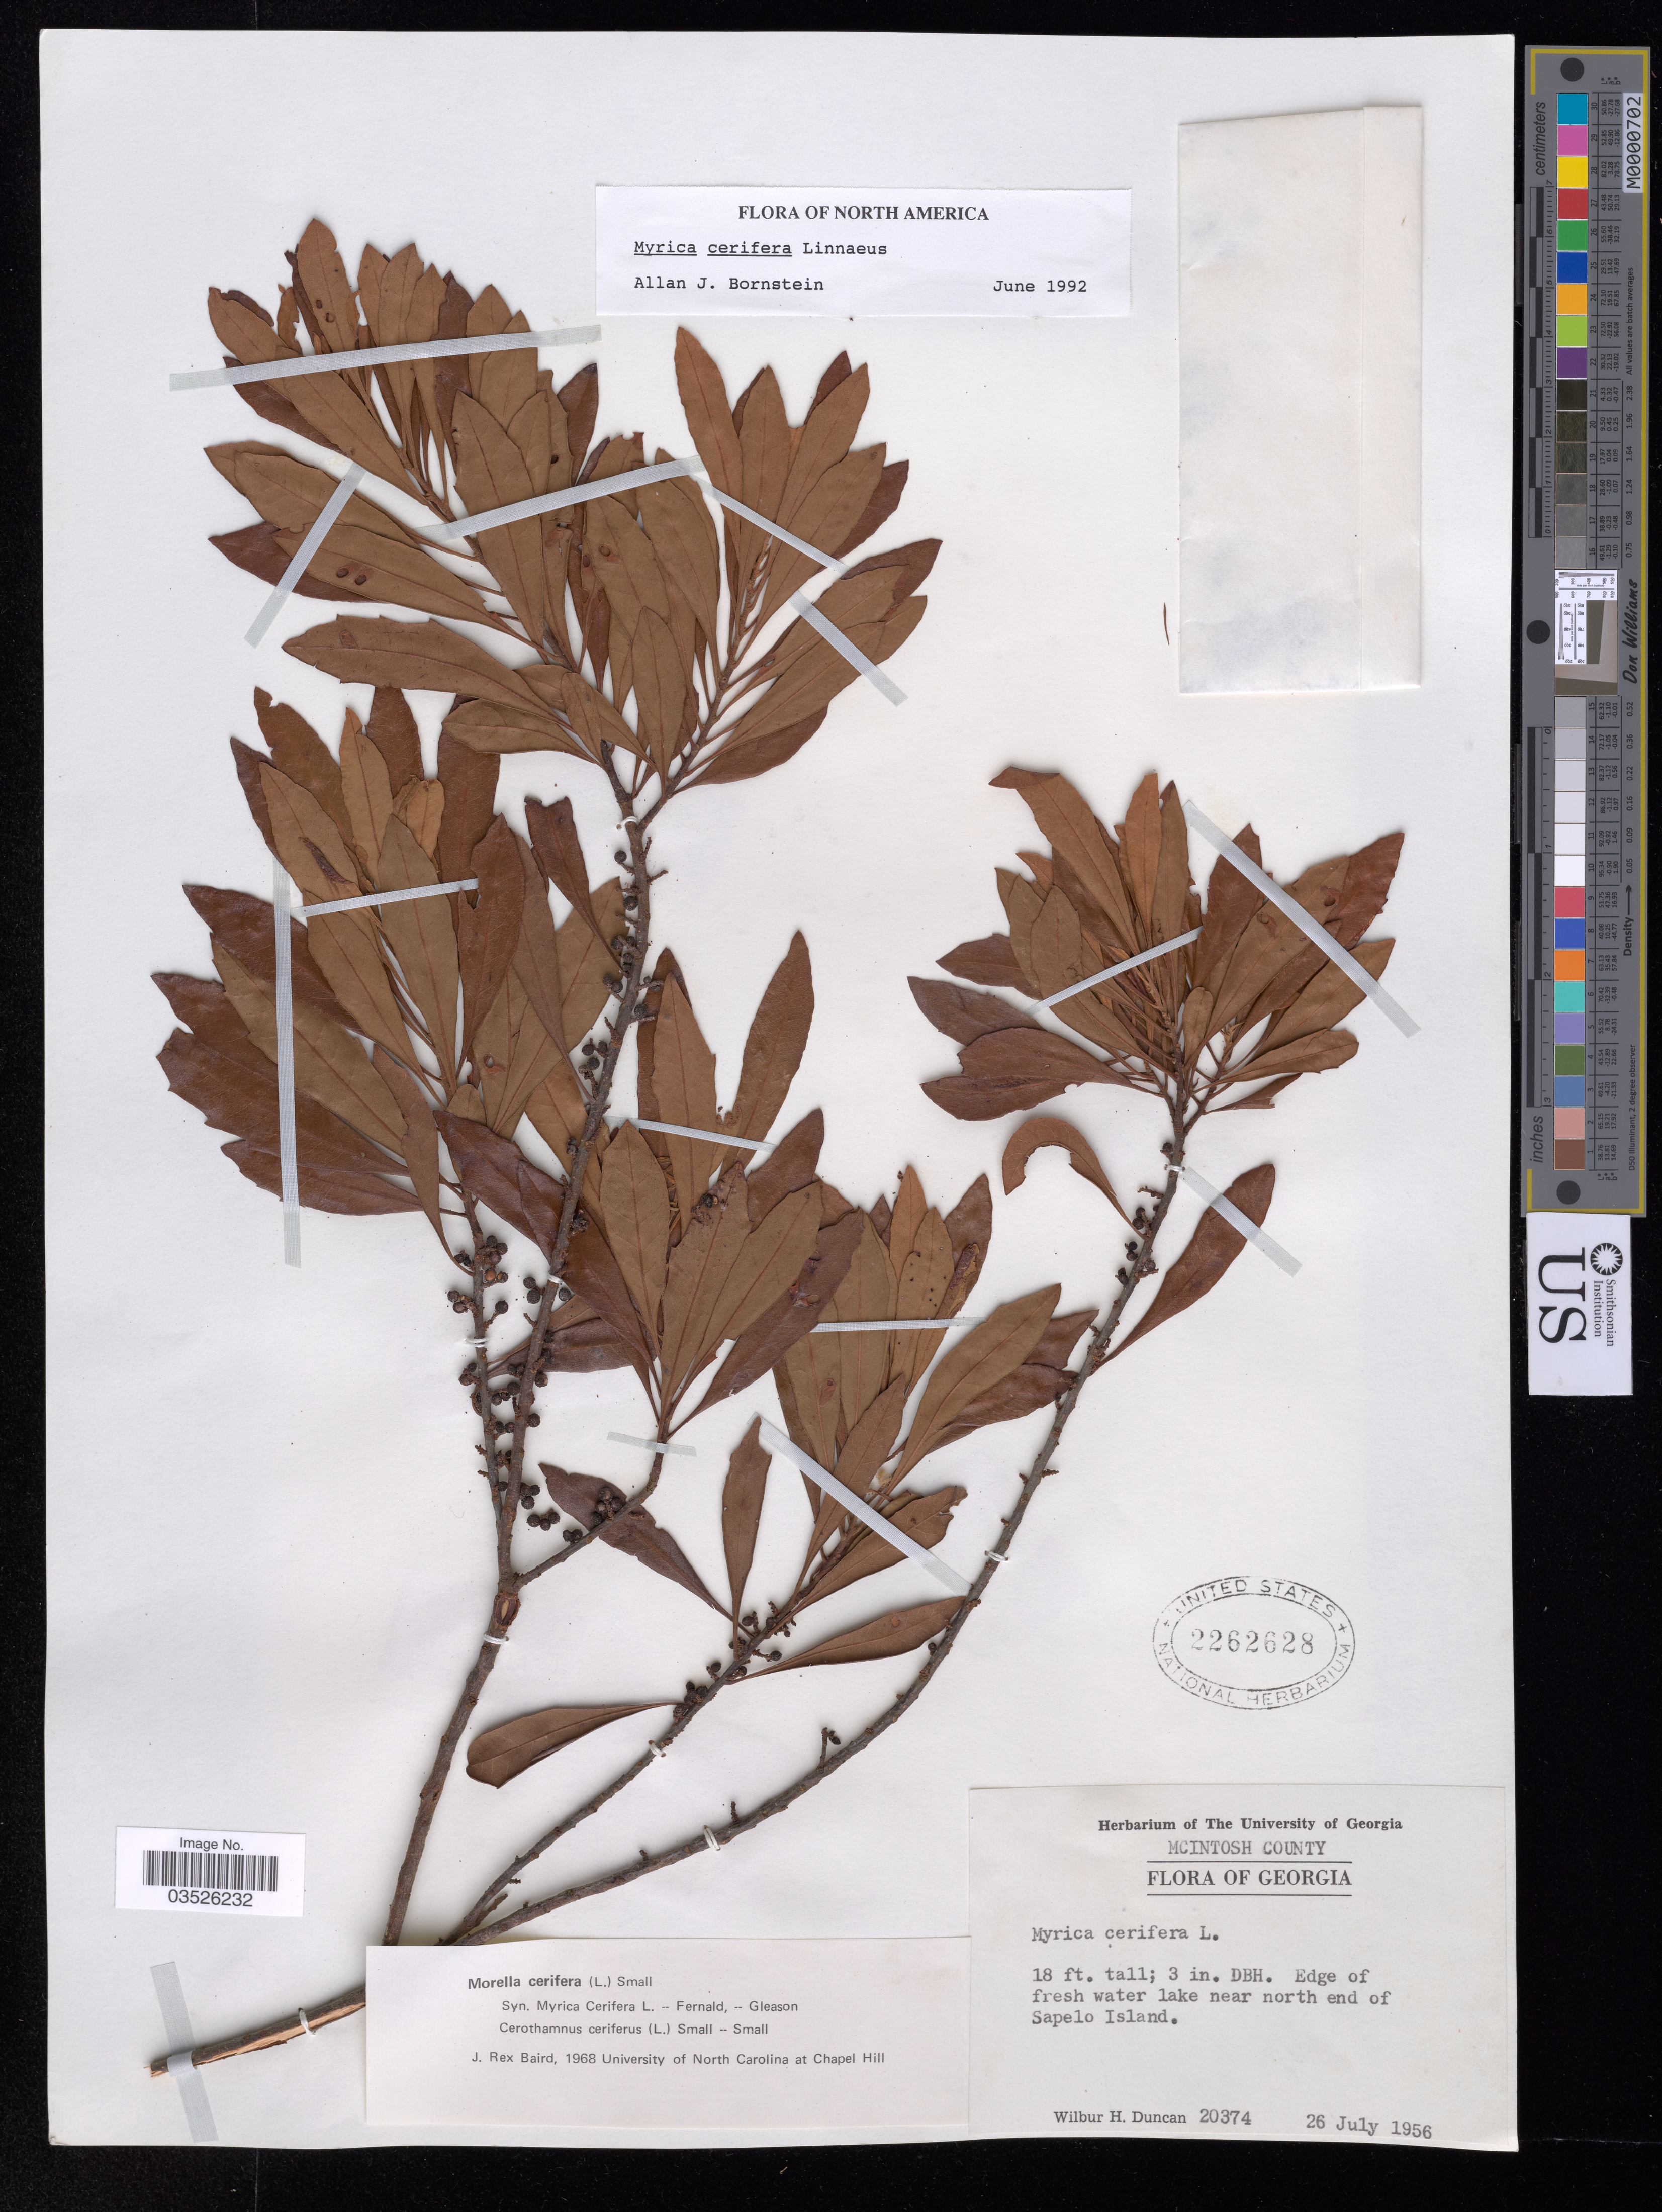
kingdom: Plantae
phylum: Tracheophyta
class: Magnoliopsida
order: Fagales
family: Myricaceae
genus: Morella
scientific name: Morella cerifera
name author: (L.) Small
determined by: Baird, James Rex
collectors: W. H. Duncan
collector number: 20374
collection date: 1956-07-26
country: United States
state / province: Georgia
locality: McIntosh County. Edge of fresh water lake near north end of Sapelo Island.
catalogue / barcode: US 2262628